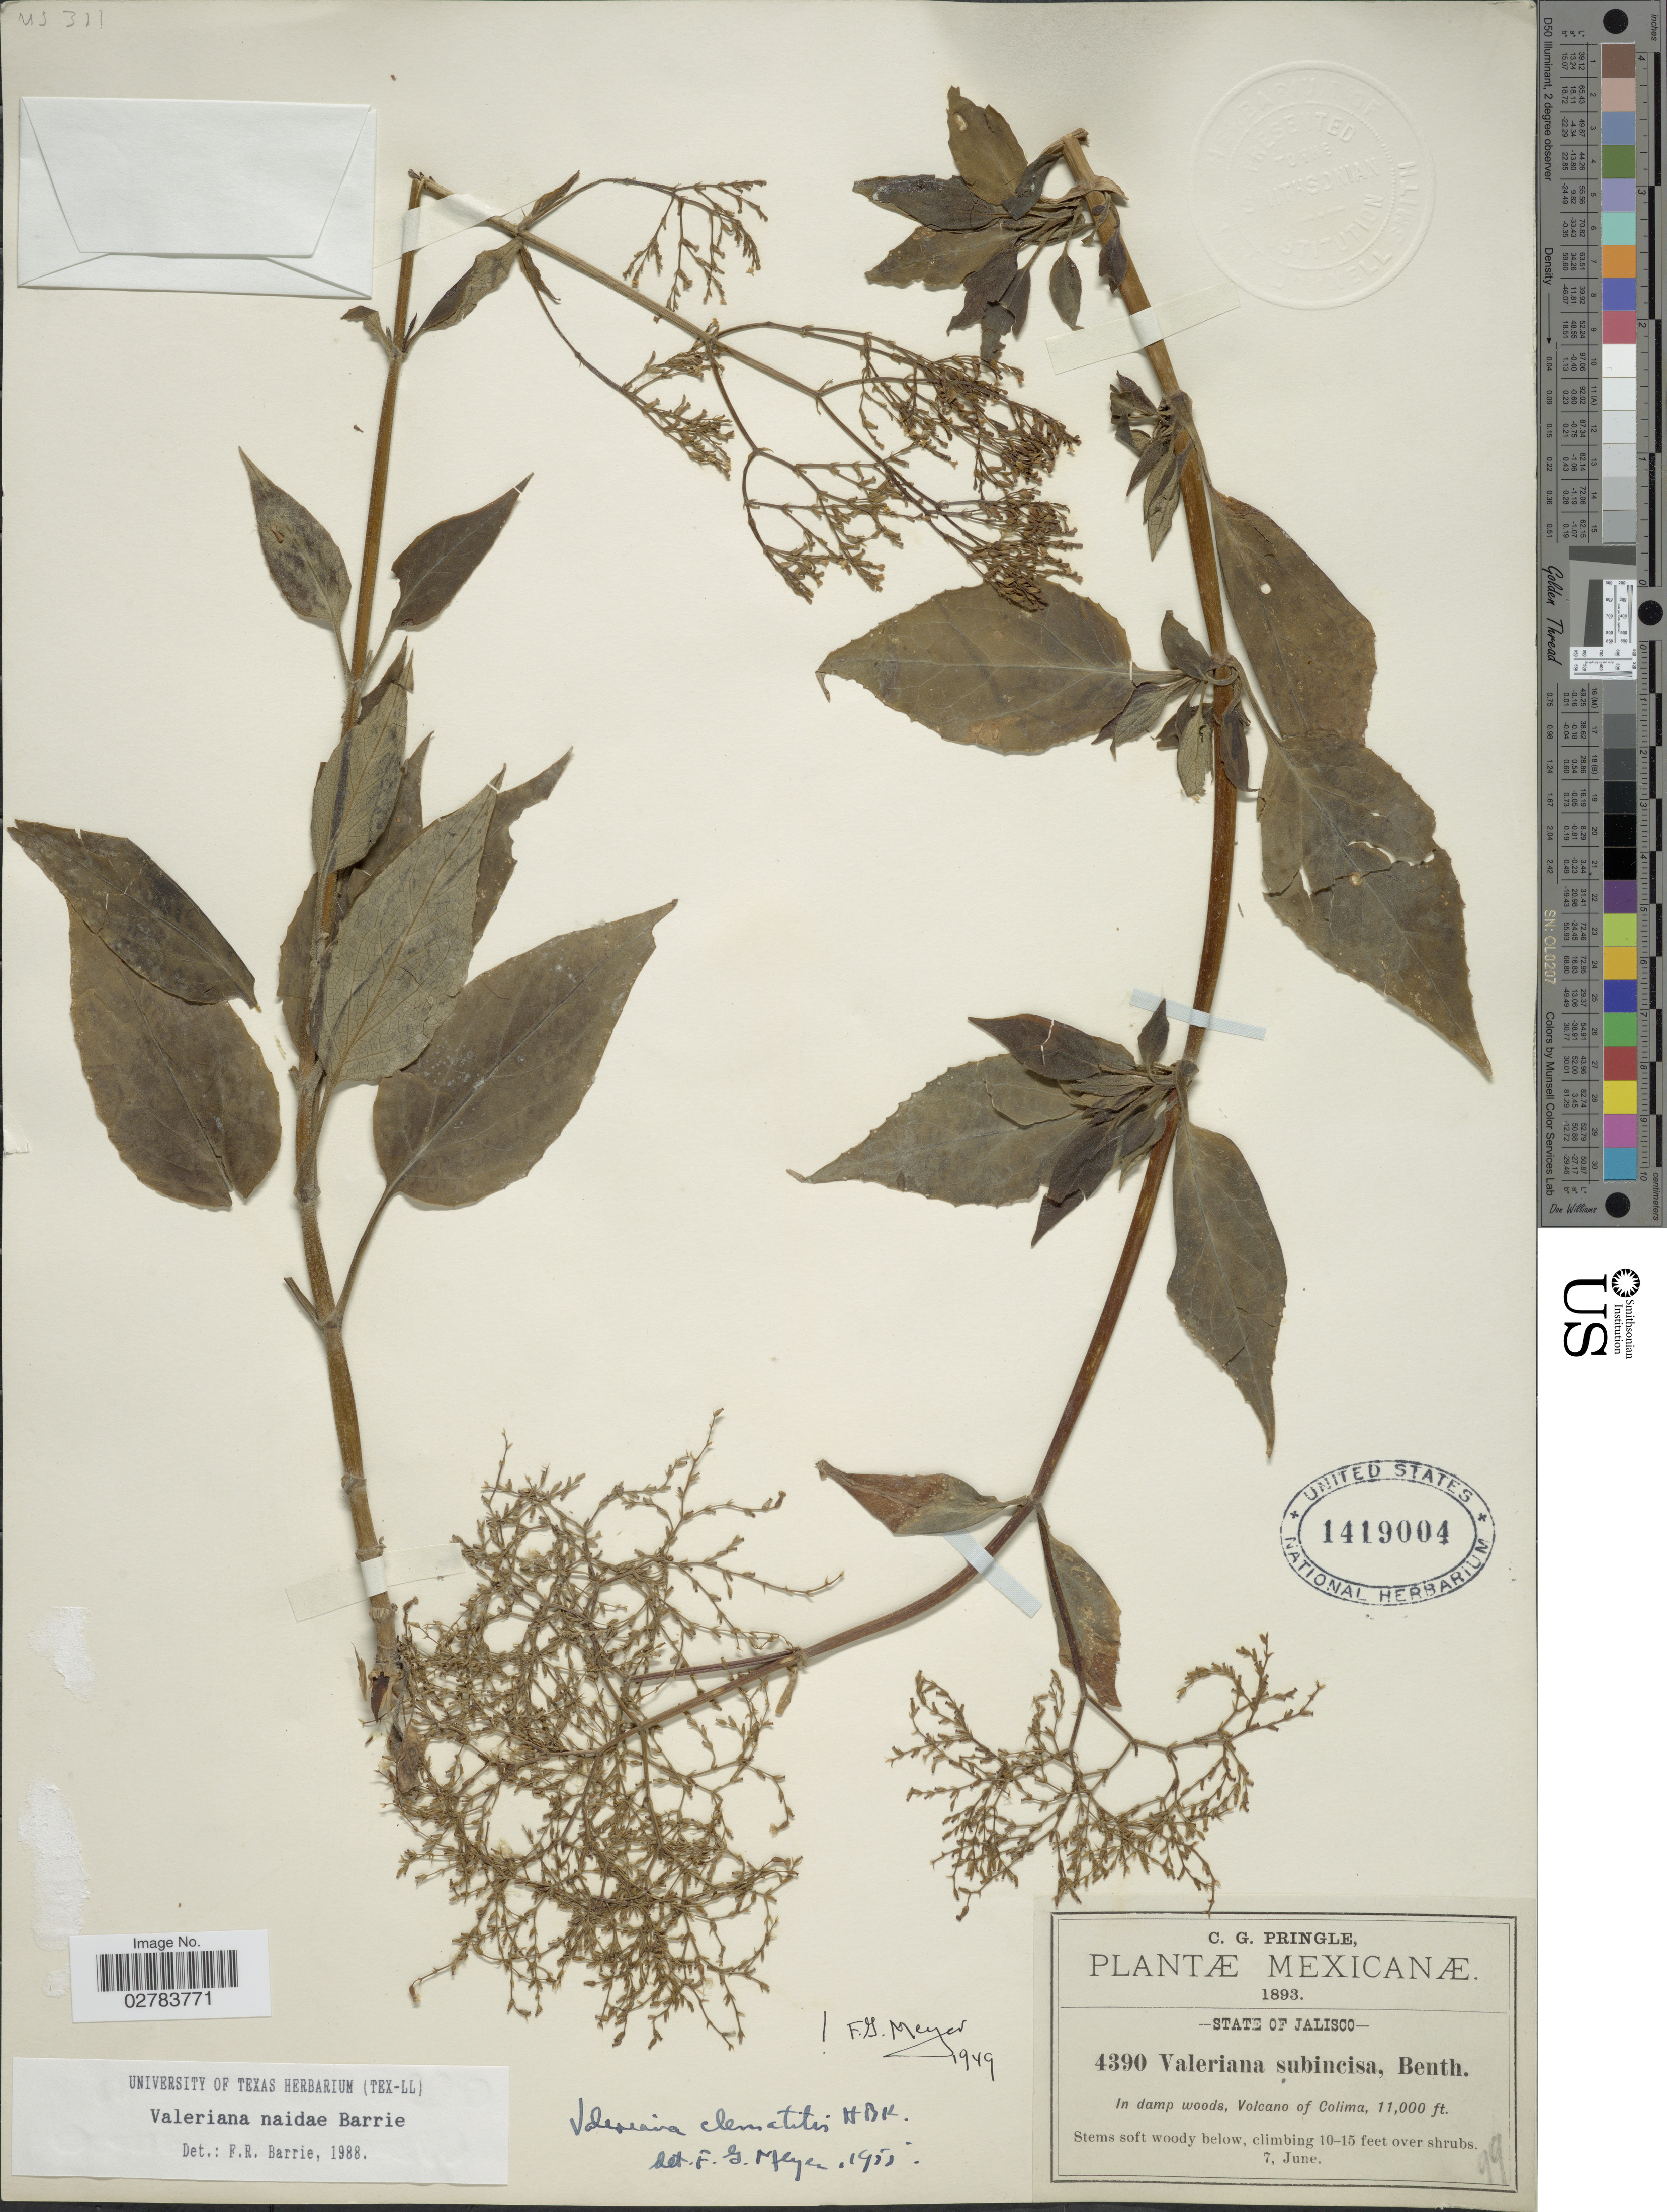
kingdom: Plantae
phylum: Tracheophyta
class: Magnoliopsida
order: Dipsacales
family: Caprifoliaceae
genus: Valeriana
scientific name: Valeriana naidae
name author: Barrie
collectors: C. G. Pringle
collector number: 4390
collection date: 1893-06-07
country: Mexico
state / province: Jalisco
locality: Volcano of Colima.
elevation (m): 3353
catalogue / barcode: US 1419004